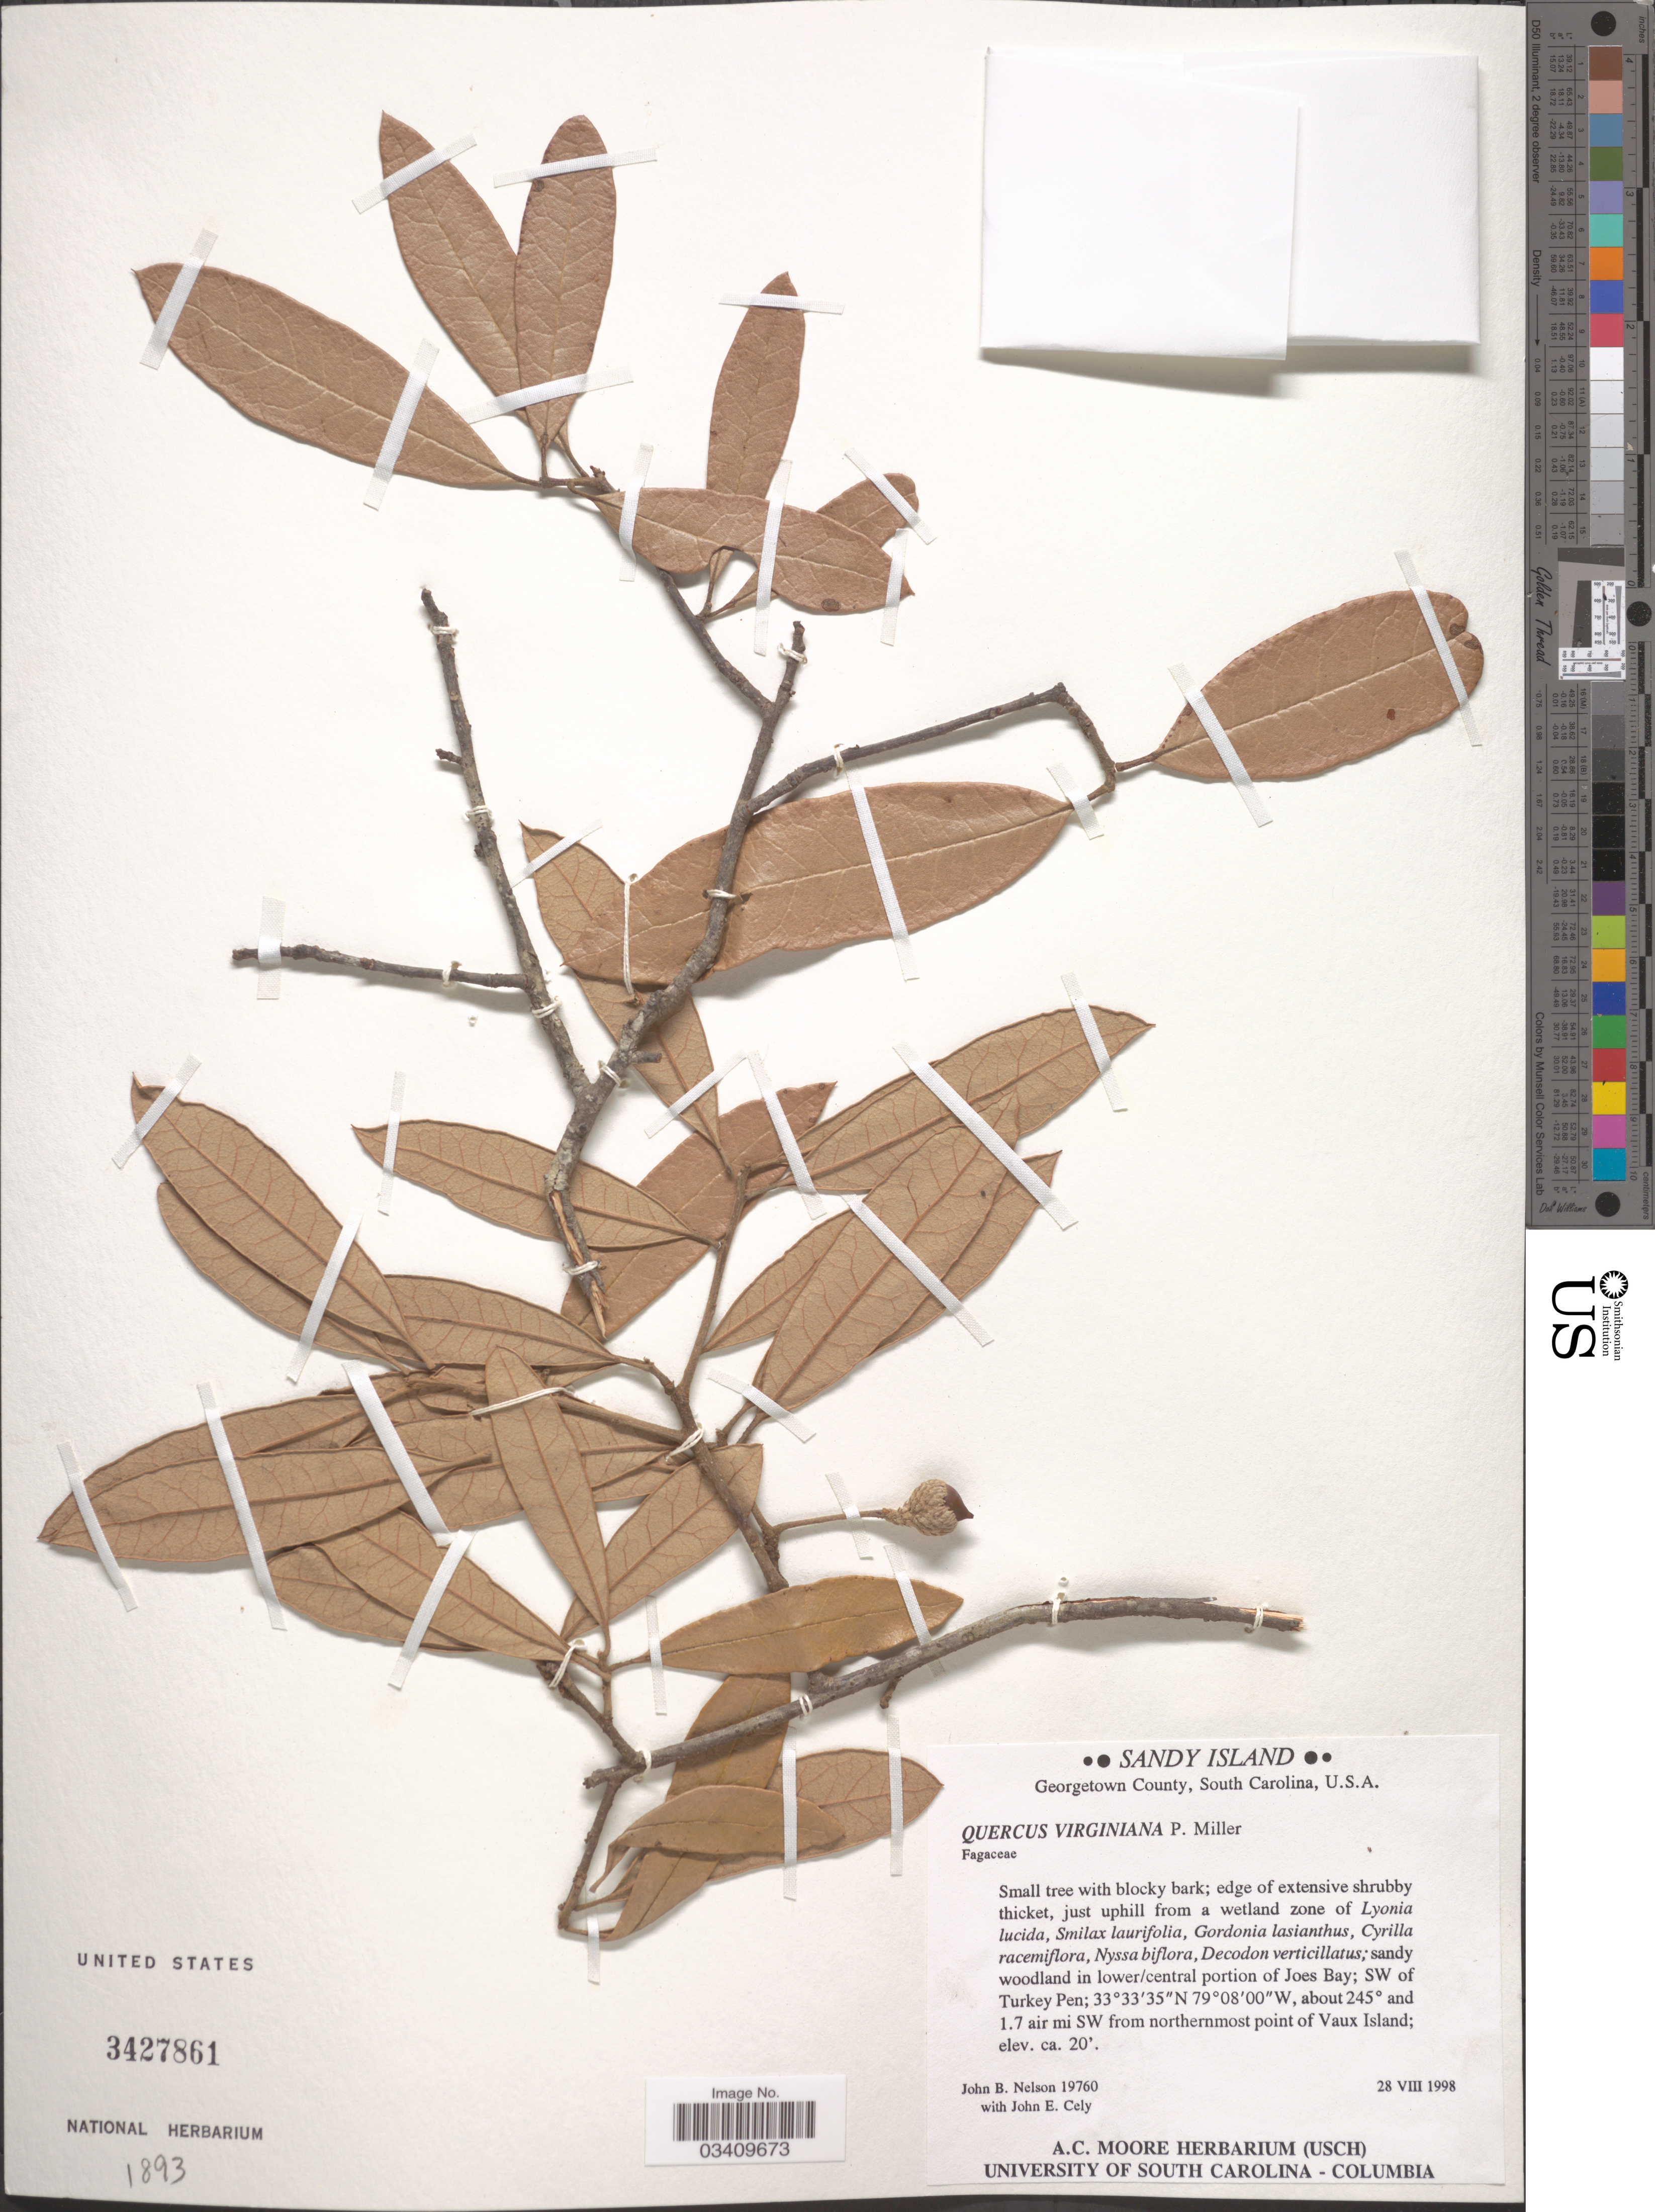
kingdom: Plantae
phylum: Tracheophyta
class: Magnoliopsida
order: Fagales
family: Fagaceae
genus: Quercus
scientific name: Quercus virginiana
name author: Mill.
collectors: J. B. Nelson & J. Cely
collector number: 19760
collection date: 1998-08-28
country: United States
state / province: South Carolina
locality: Sandy Island. Georgetown County. Sandy woodland in lower/central portion of Joes Bay; SW of Turkey Pen; about 245° and 1.7 air mi SW from northernmost point of Vaux Island.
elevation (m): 6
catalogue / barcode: US 3427861